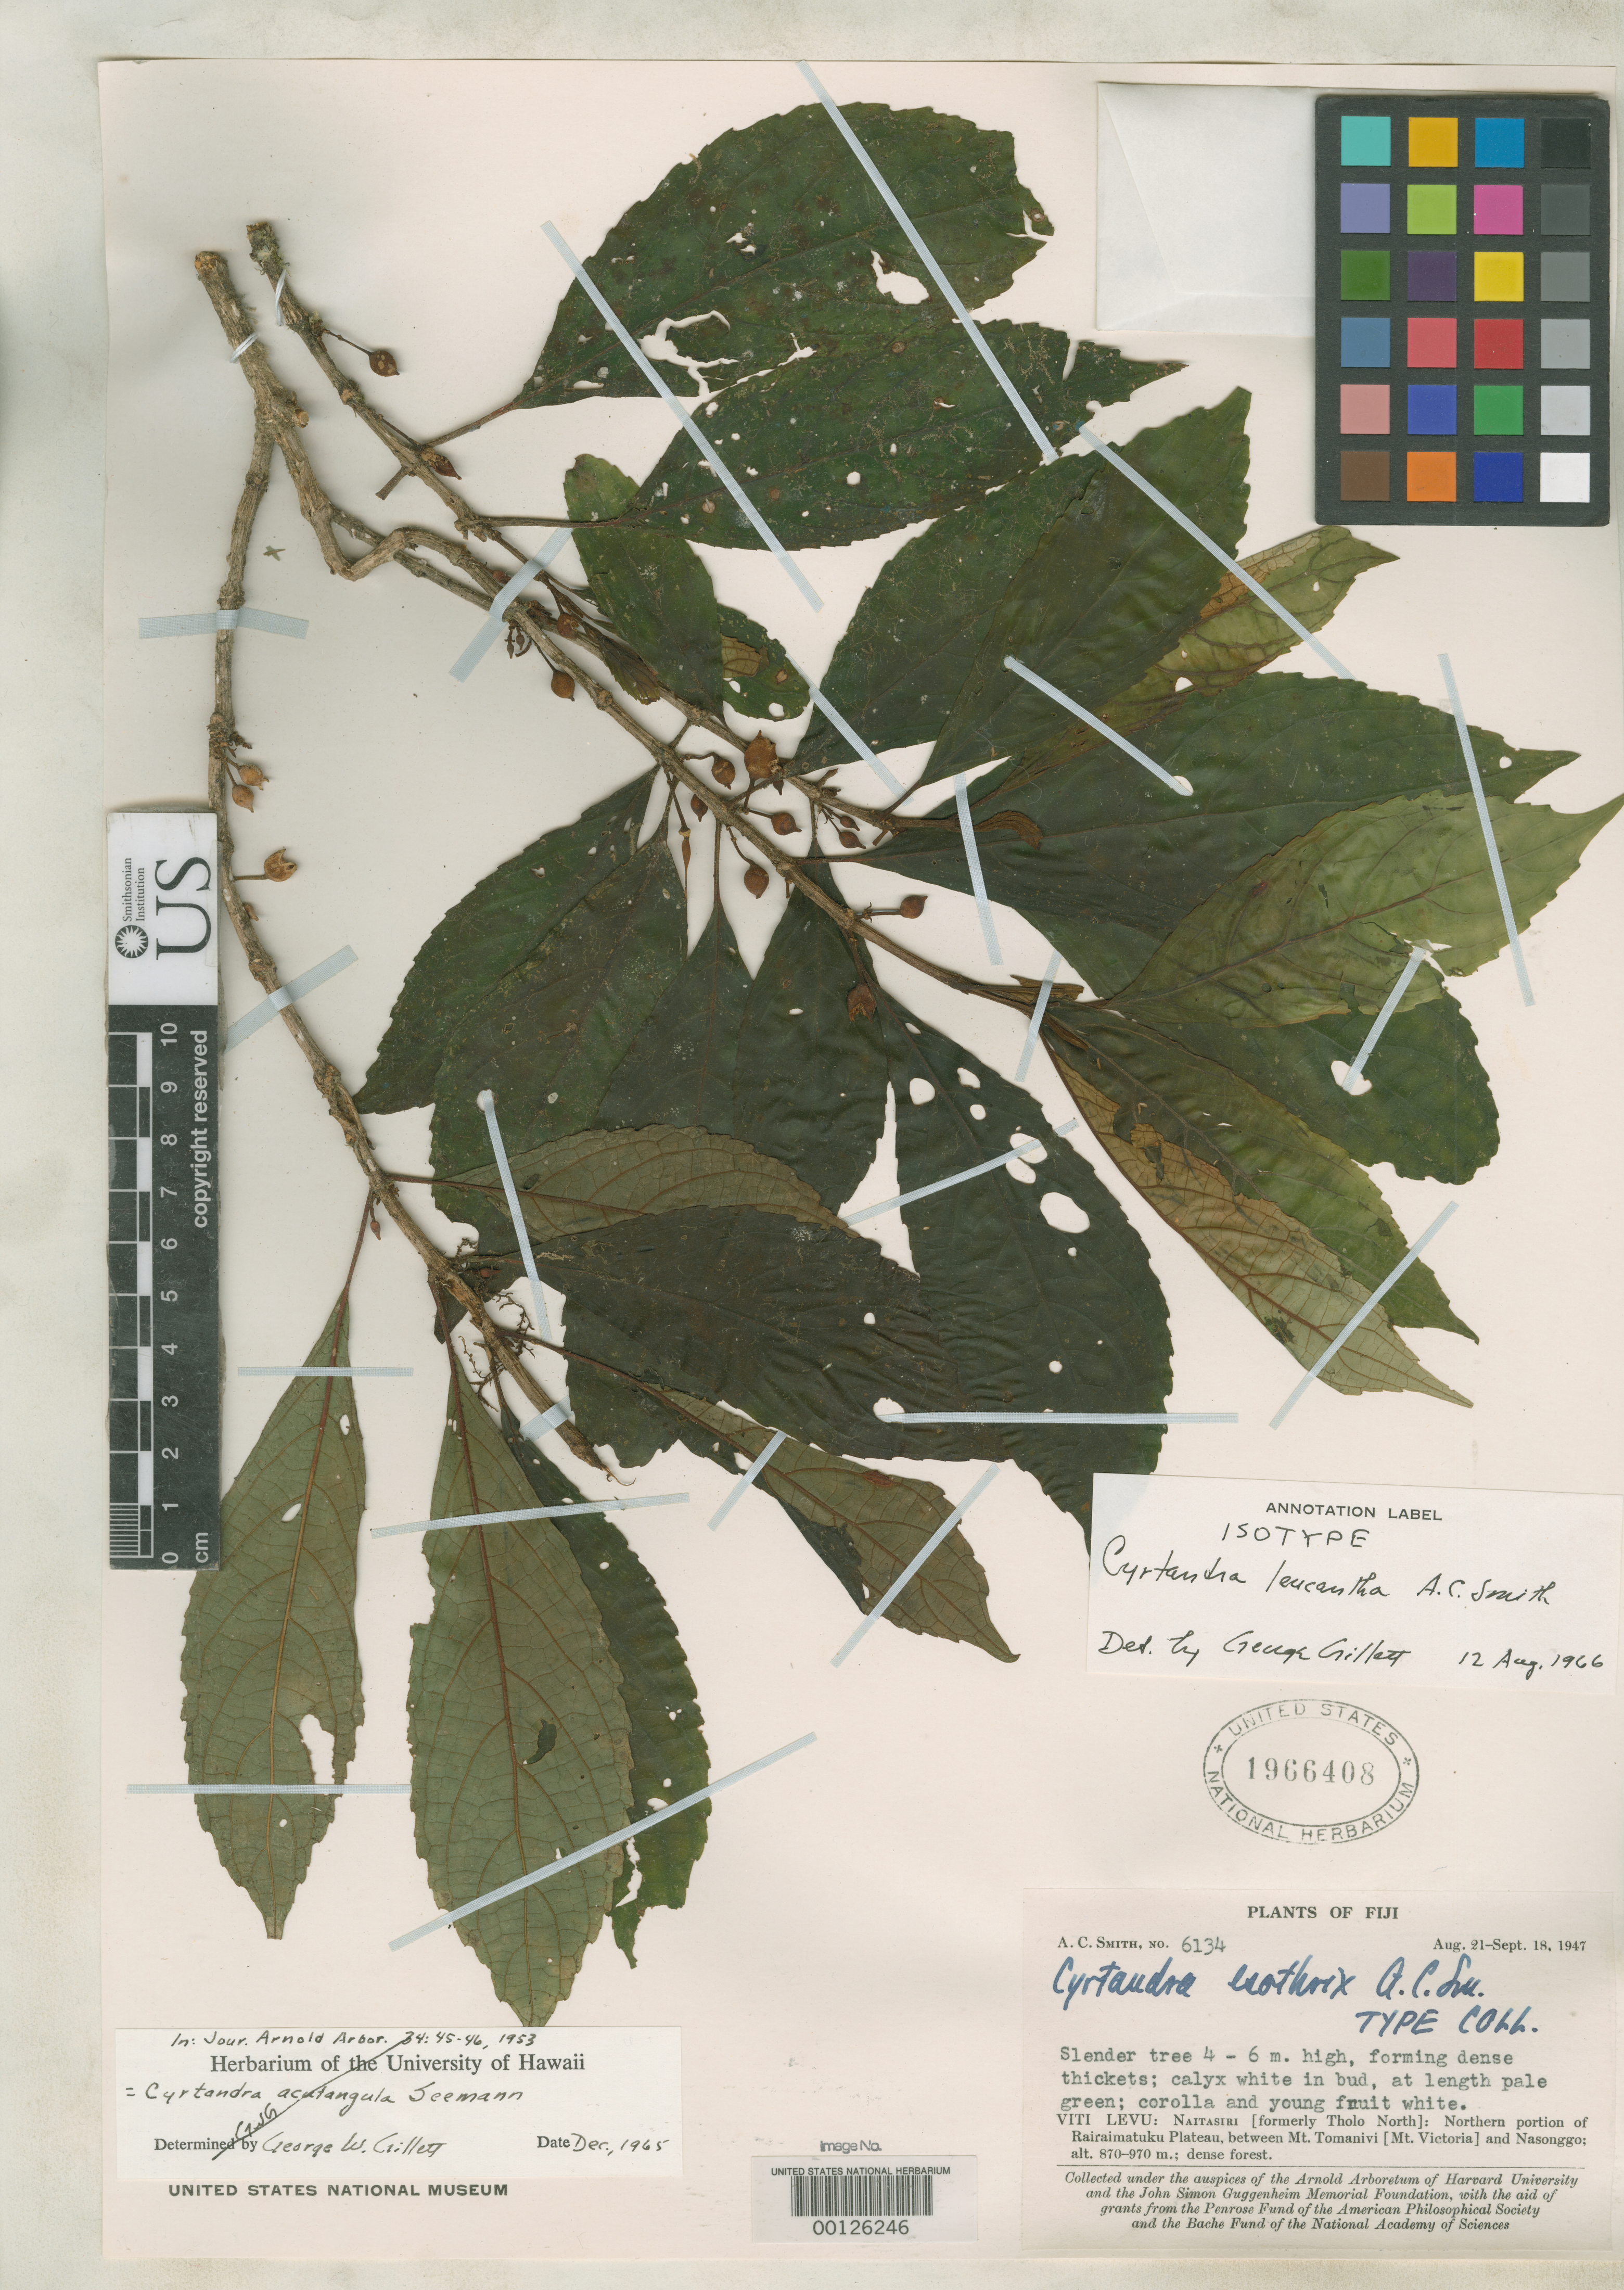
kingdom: Plantae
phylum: Tracheophyta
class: Magnoliopsida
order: Lamiales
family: Gesneriaceae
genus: Cyrtandra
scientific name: Cyrtandra esothrix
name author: A.C. Sm.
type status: Isotype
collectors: A. C. Smith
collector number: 6134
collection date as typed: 18 Sep 1947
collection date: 1947-09-18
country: Fiji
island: Viti Levu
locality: Northern Rairaimatuku Plateau, between Mt. Tomanivi and Nesonggo. [Viti Levu Group]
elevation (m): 870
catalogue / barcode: US 1966408